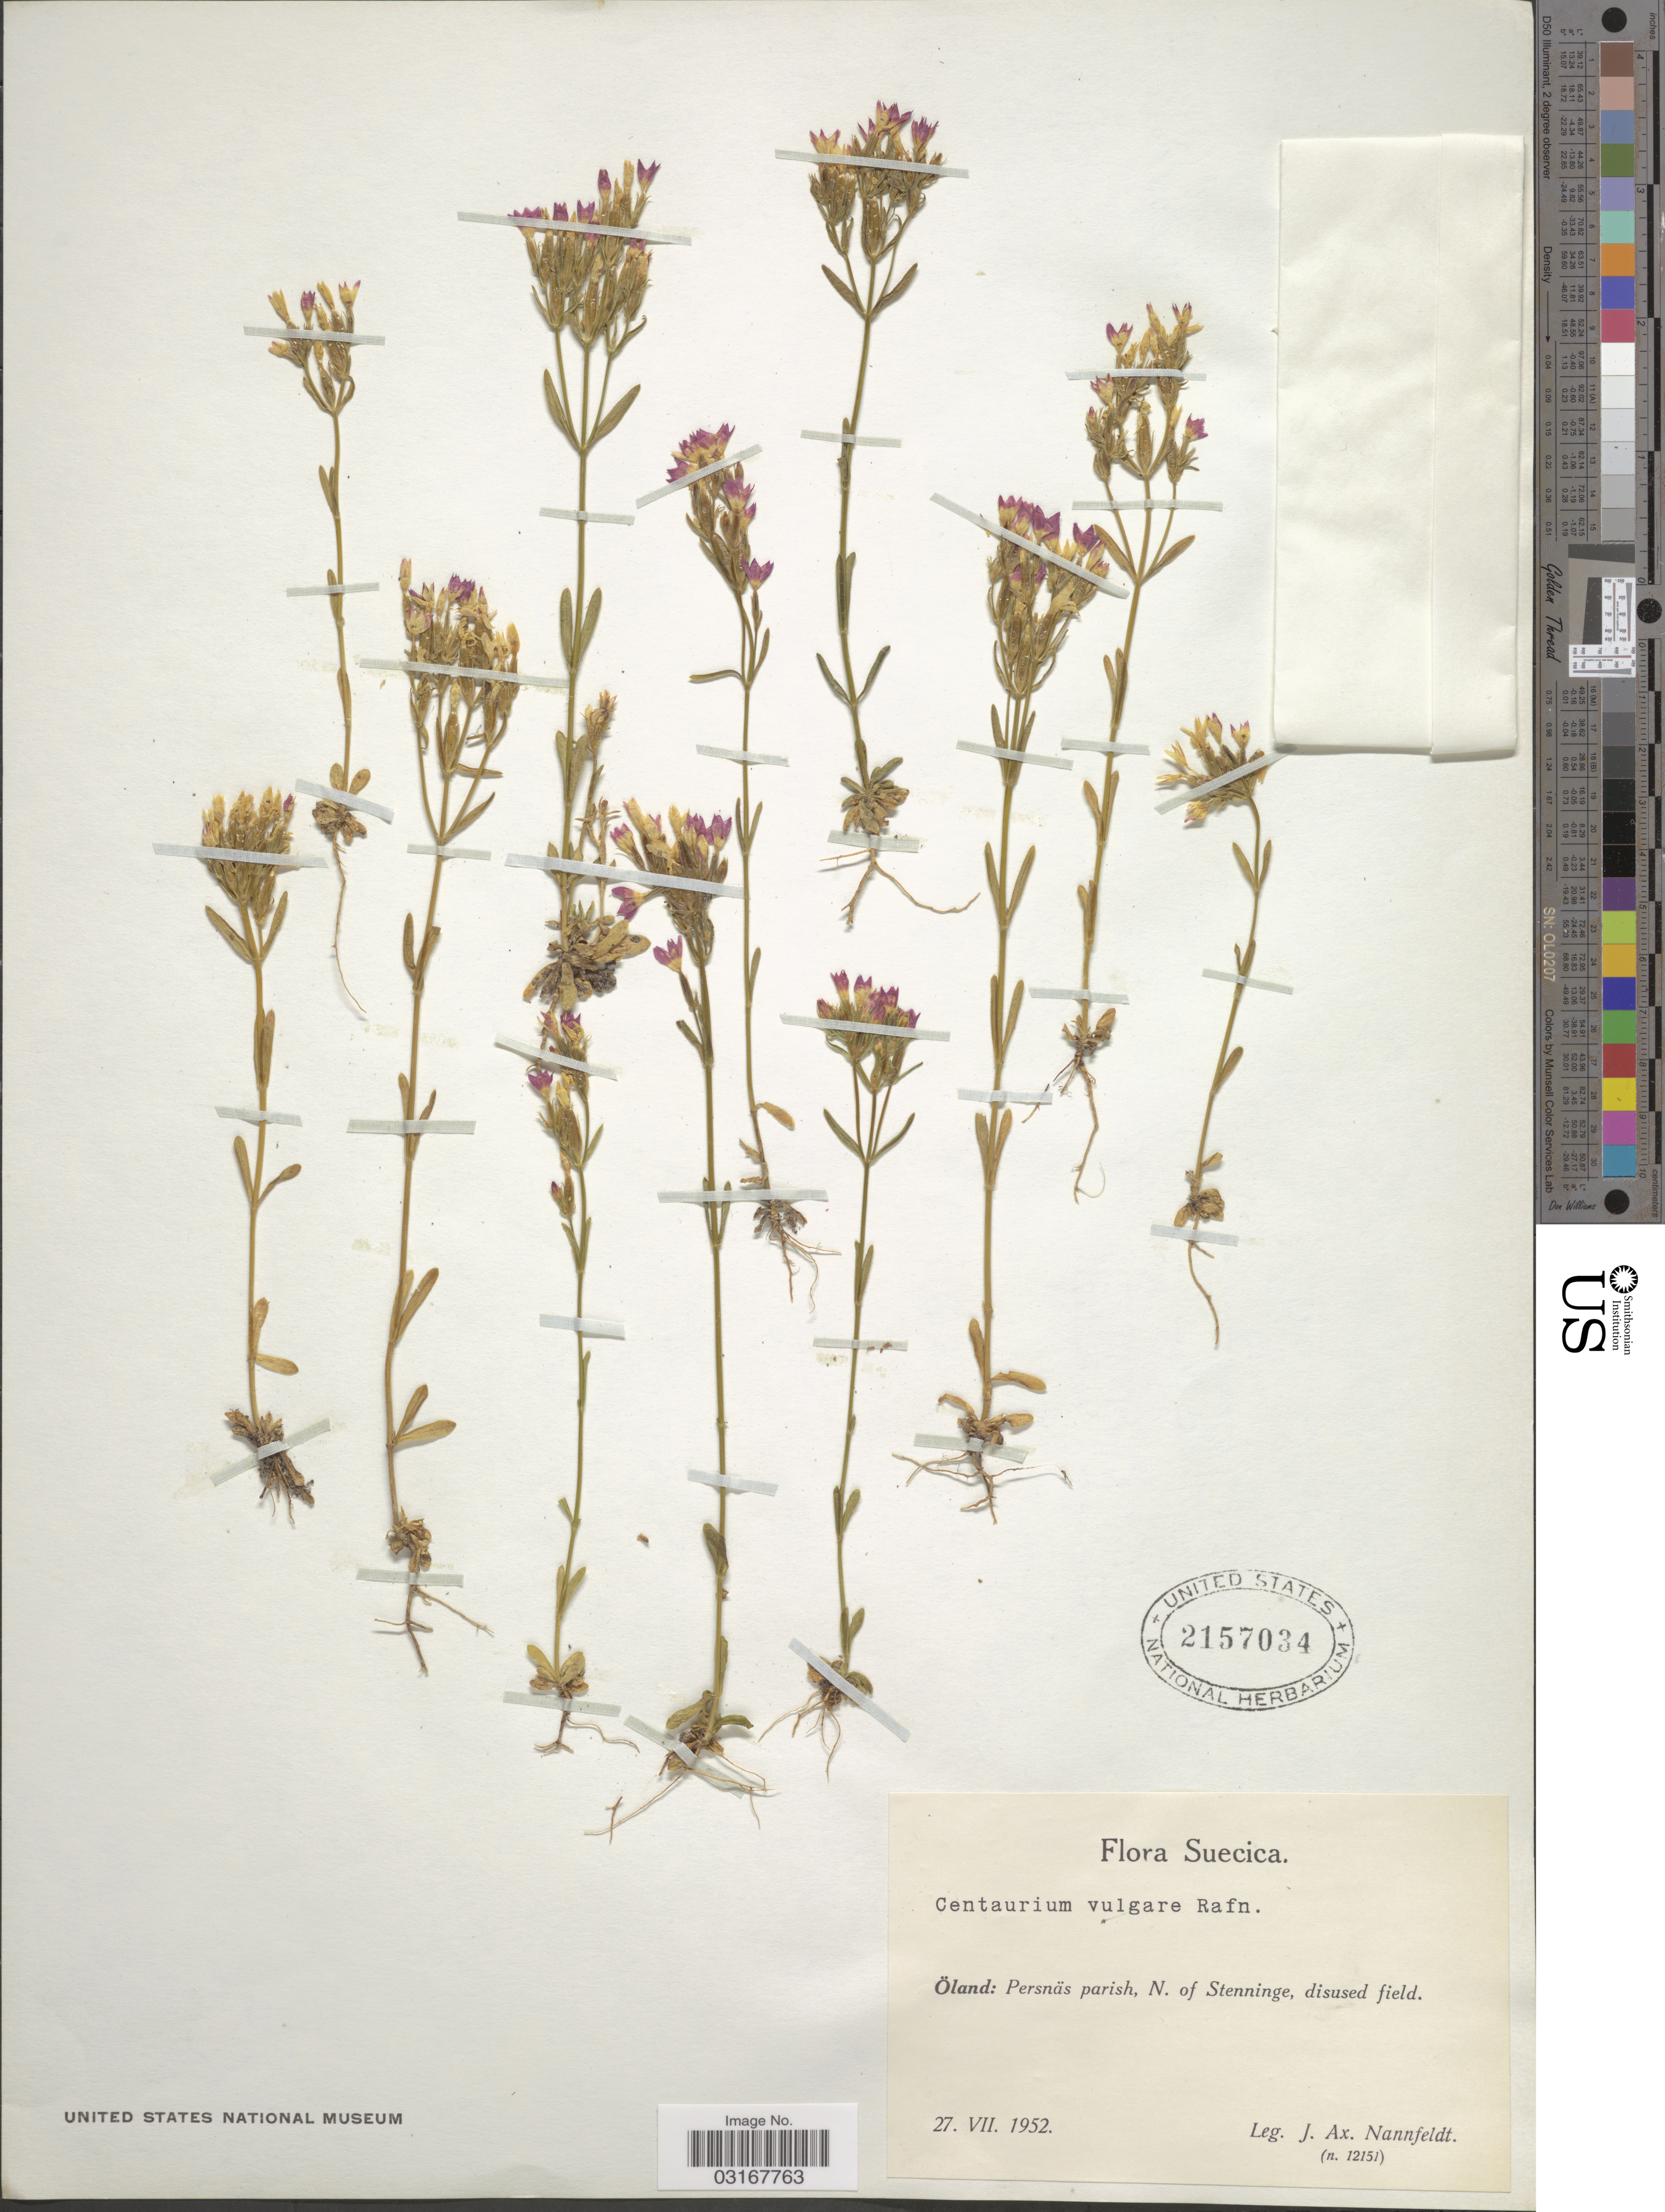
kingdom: Plantae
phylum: Tracheophyta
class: Magnoliopsida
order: Gentianales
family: Gentianaceae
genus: Centaurium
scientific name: Centaurium vulgaris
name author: Godr.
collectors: J. Nannfeldt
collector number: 12151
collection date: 1952-07-27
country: Sweden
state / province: Kalmar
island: Oland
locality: Öland: Persnäs parish, N. of Stennige, disused field.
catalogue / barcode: US 2157034